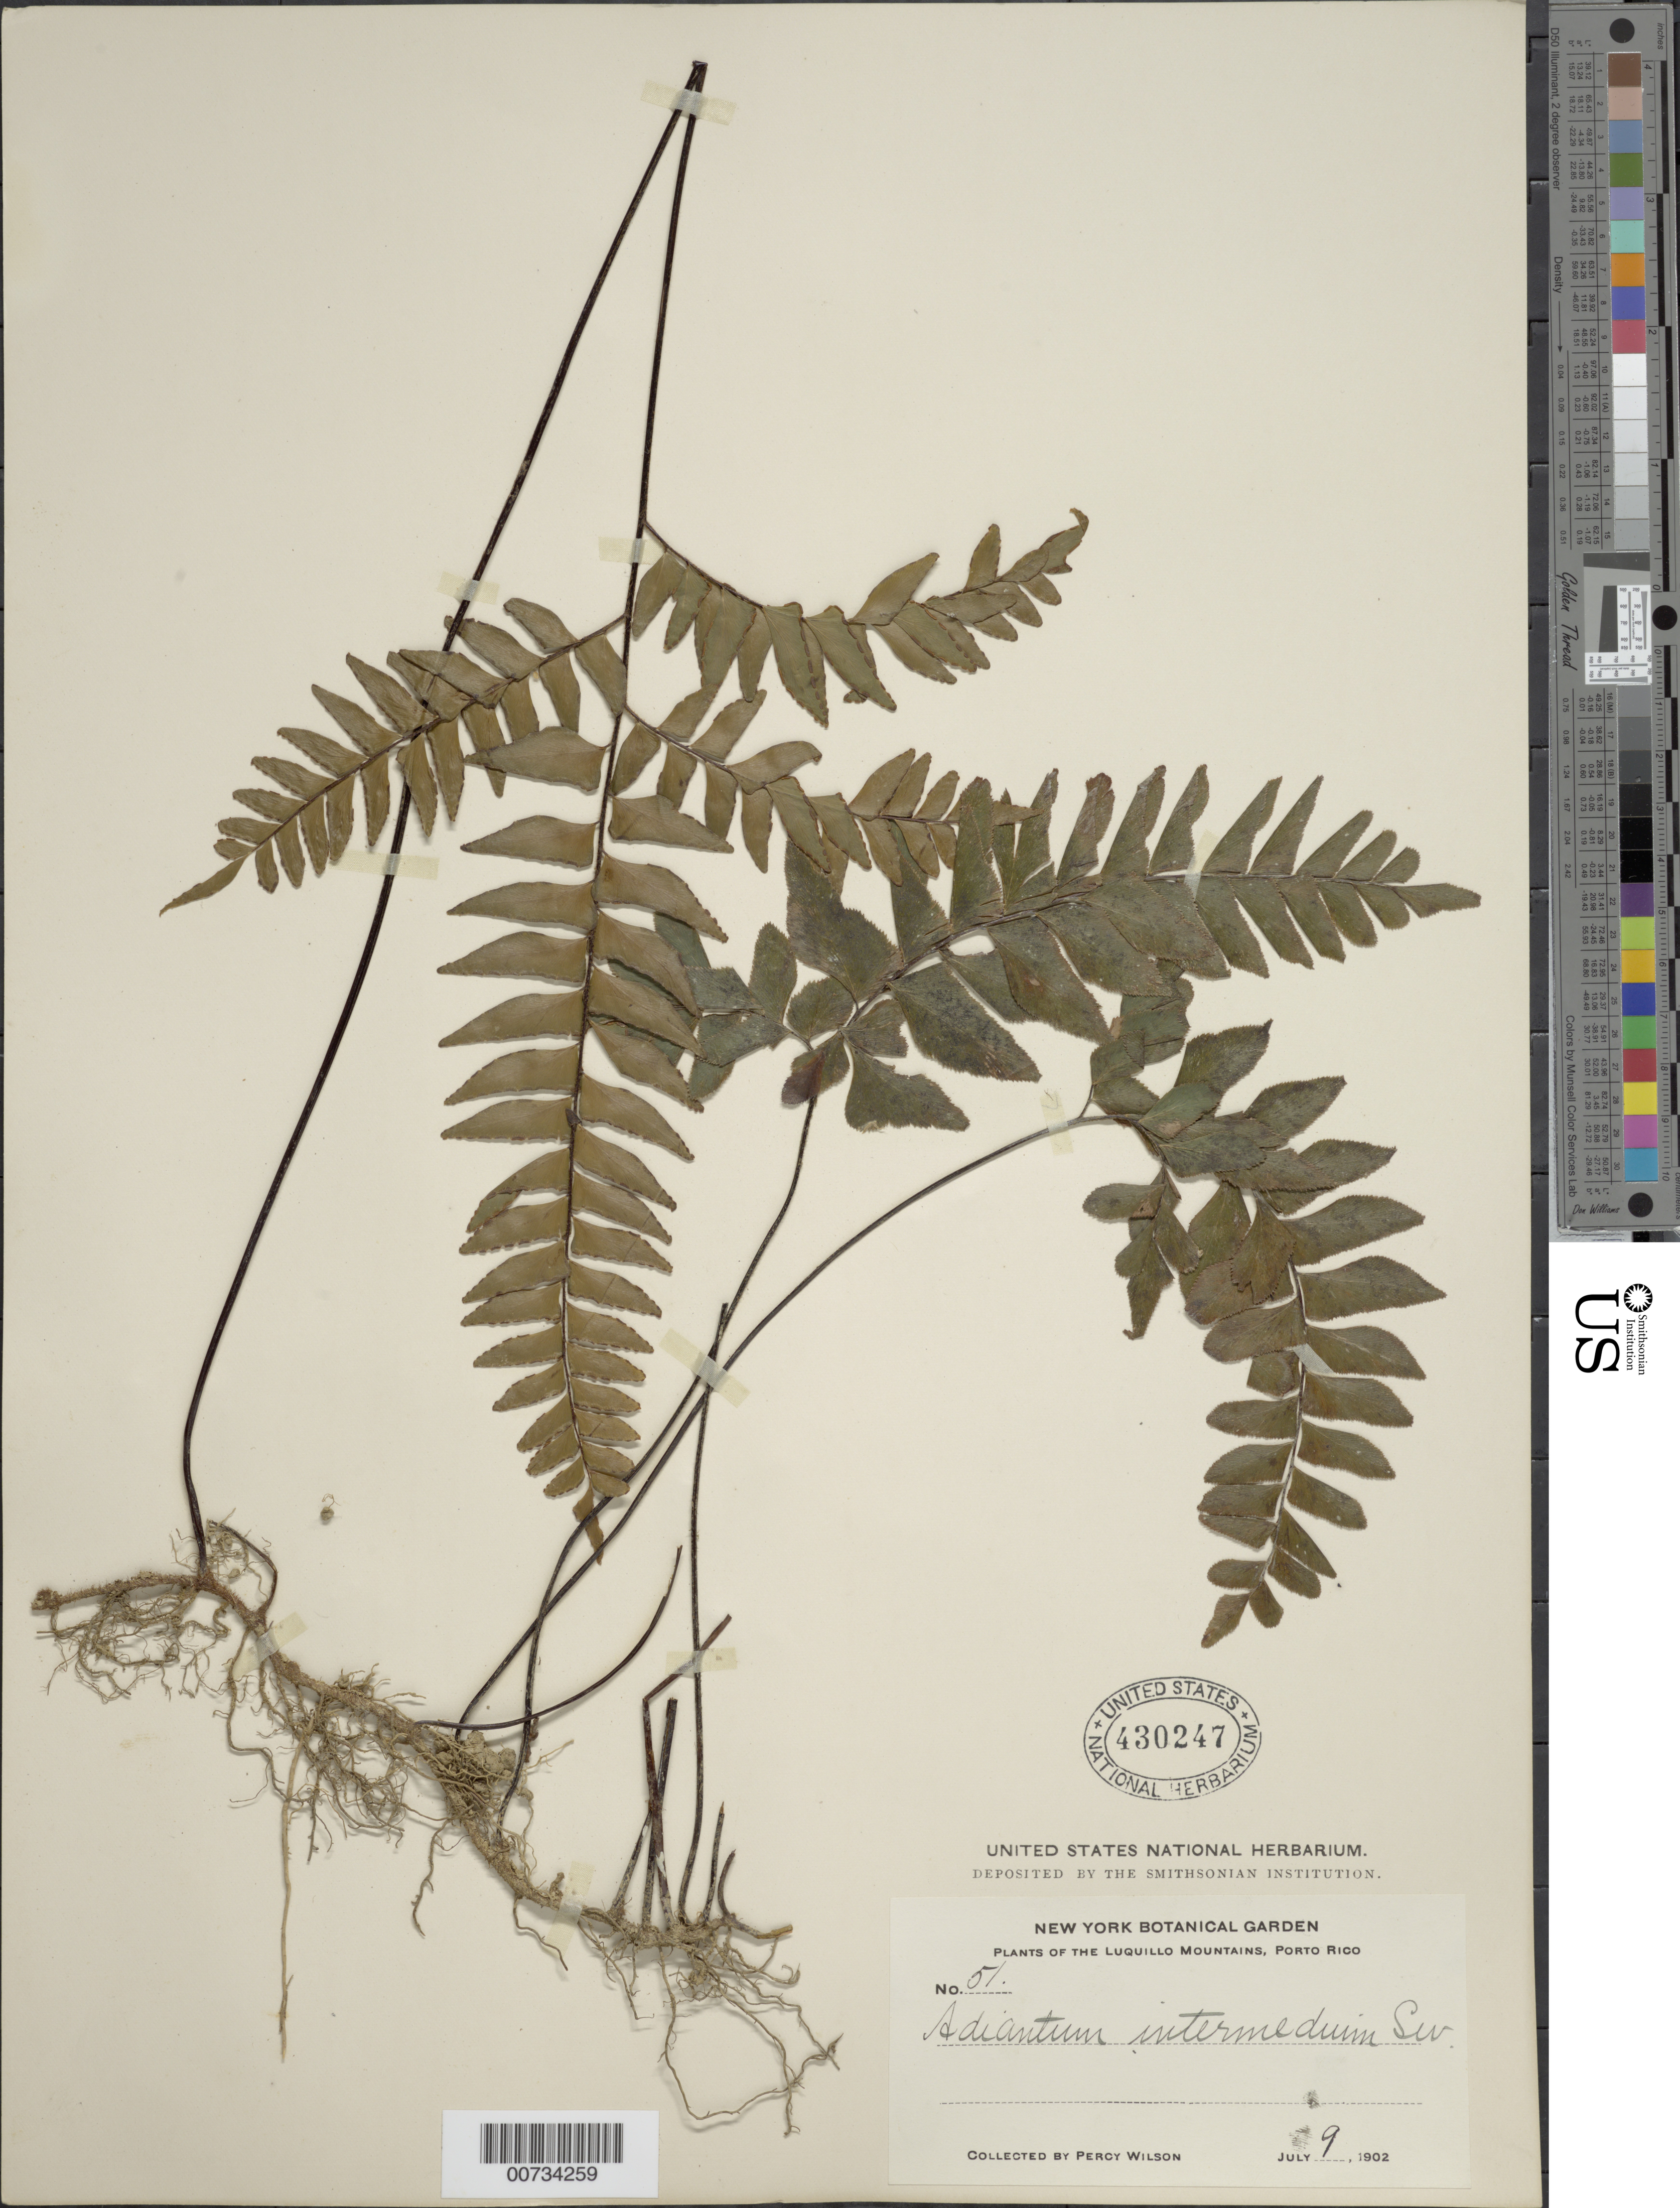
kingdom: Plantae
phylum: Tracheophyta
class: Polypodiopsida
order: Polypodiales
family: Pteridaceae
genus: Adiantum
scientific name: Adiantum latifolium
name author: Lam.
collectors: P. Wilson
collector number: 51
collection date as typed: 09 Jul 1902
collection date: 1902-07-09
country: Puerto Rico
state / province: Luquillo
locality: Luquillo Mts.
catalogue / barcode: US 430247